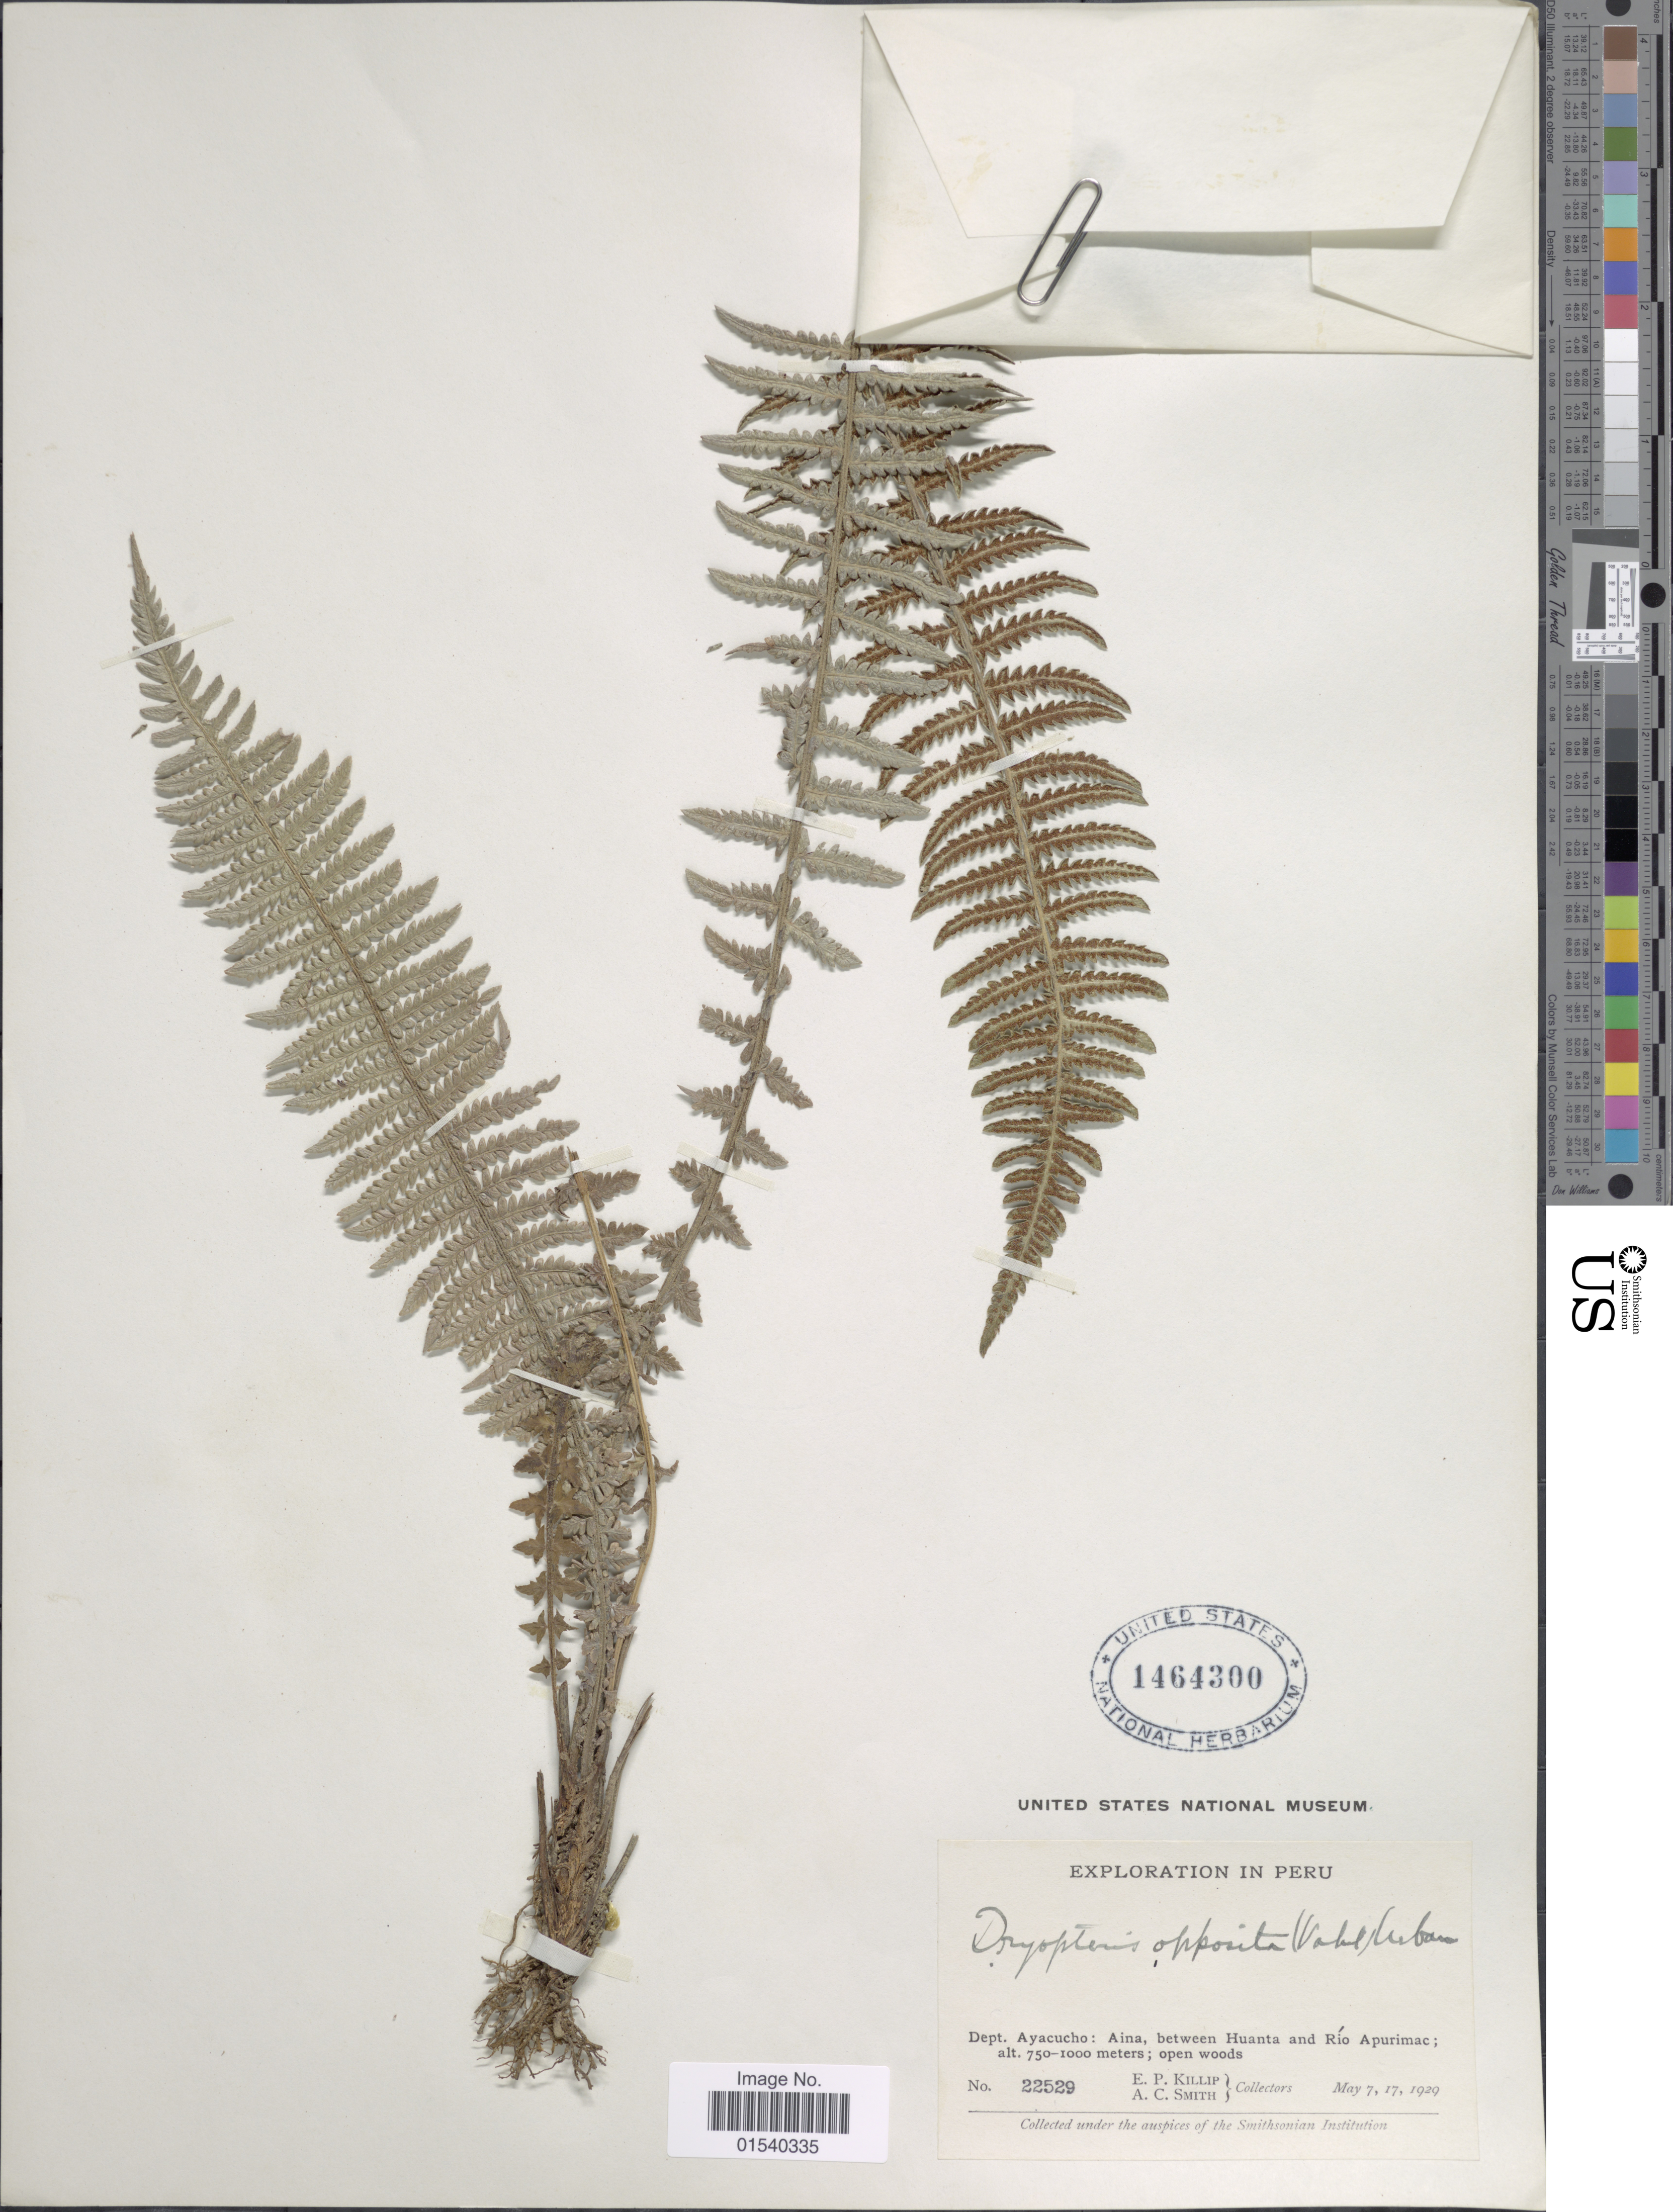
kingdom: Plantae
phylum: Tracheophyta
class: Polypodiopsida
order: Polypodiales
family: Thelypteridaceae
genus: Amauropelta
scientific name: Amauropelta opposita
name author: (Vahl) Pic. Serm.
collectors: E. P. Killip & A. C. Smith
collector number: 22529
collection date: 1929-05-07/1929-05-17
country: Peru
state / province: Ayacucho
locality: Aina, between Huanta and Río Apurimac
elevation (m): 750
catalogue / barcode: US 1464300